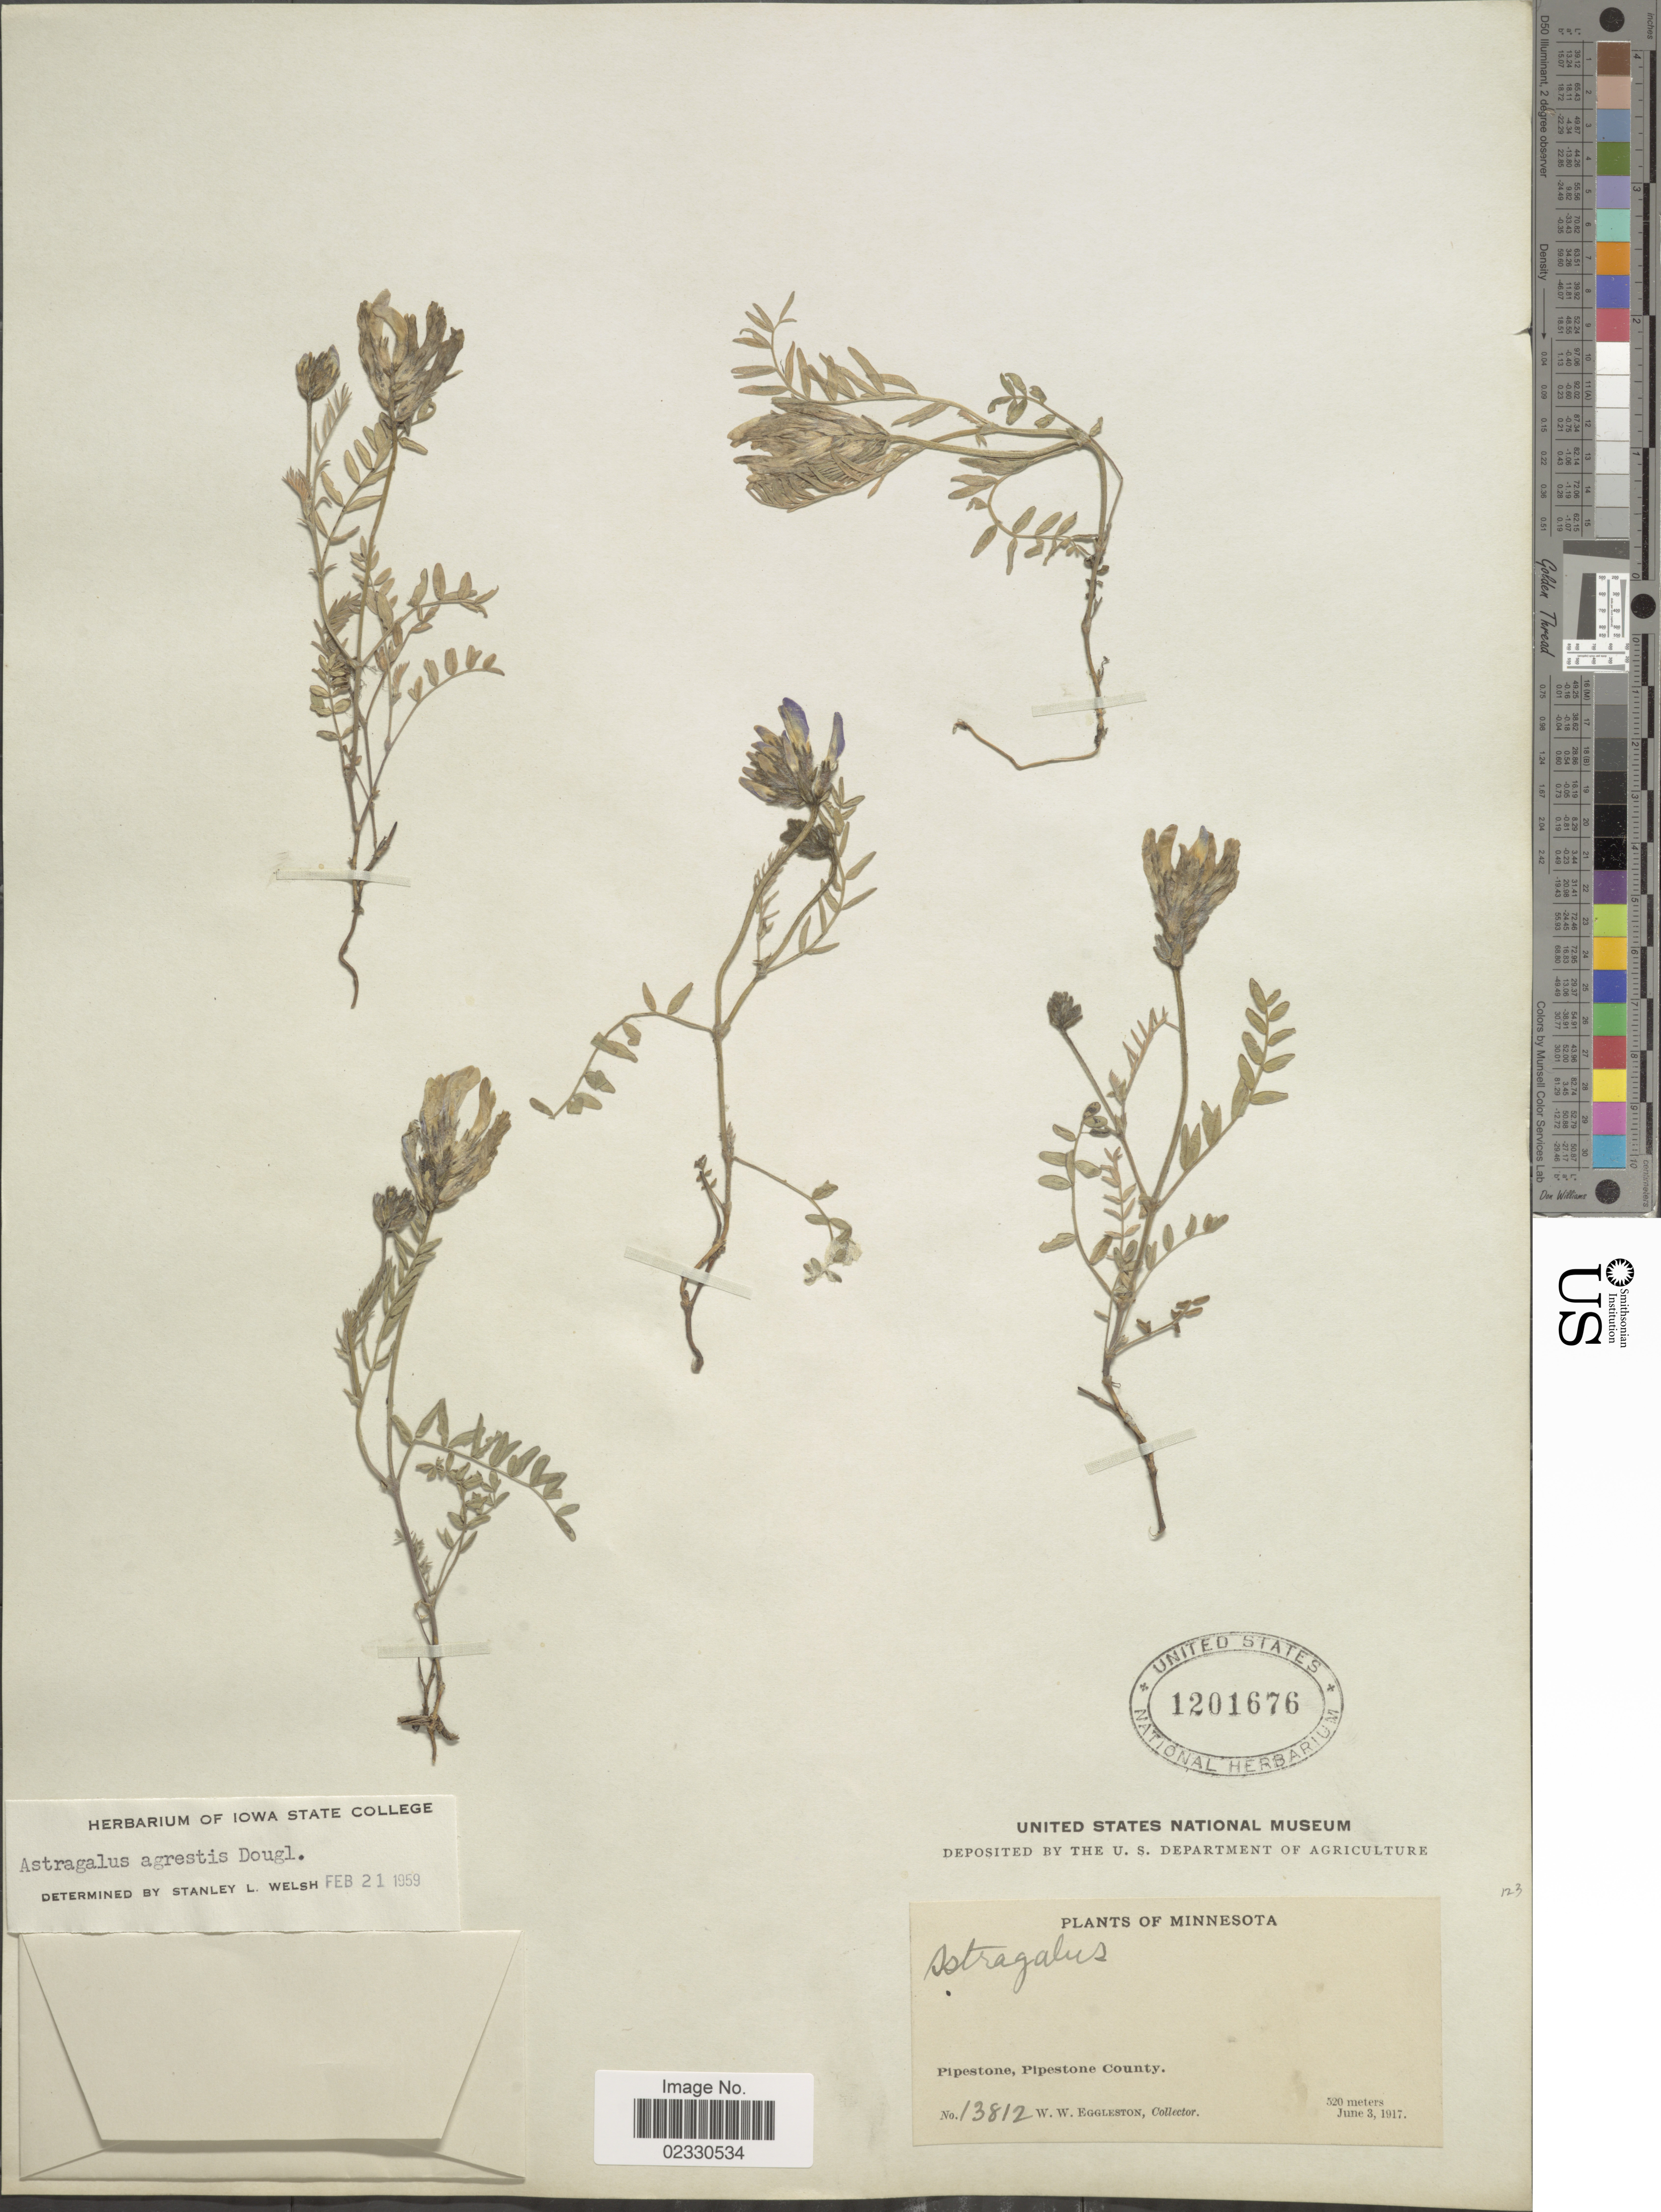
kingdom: Plantae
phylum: Tracheophyta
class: Magnoliopsida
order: Fabales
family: Fabaceae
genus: Astragalus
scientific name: Astragalus dasyglottis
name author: DC.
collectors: W. W. Eggleston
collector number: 13812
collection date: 1917-06-03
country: United States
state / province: Minnesota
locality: Pipestone, Pipestone County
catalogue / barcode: US 1201676